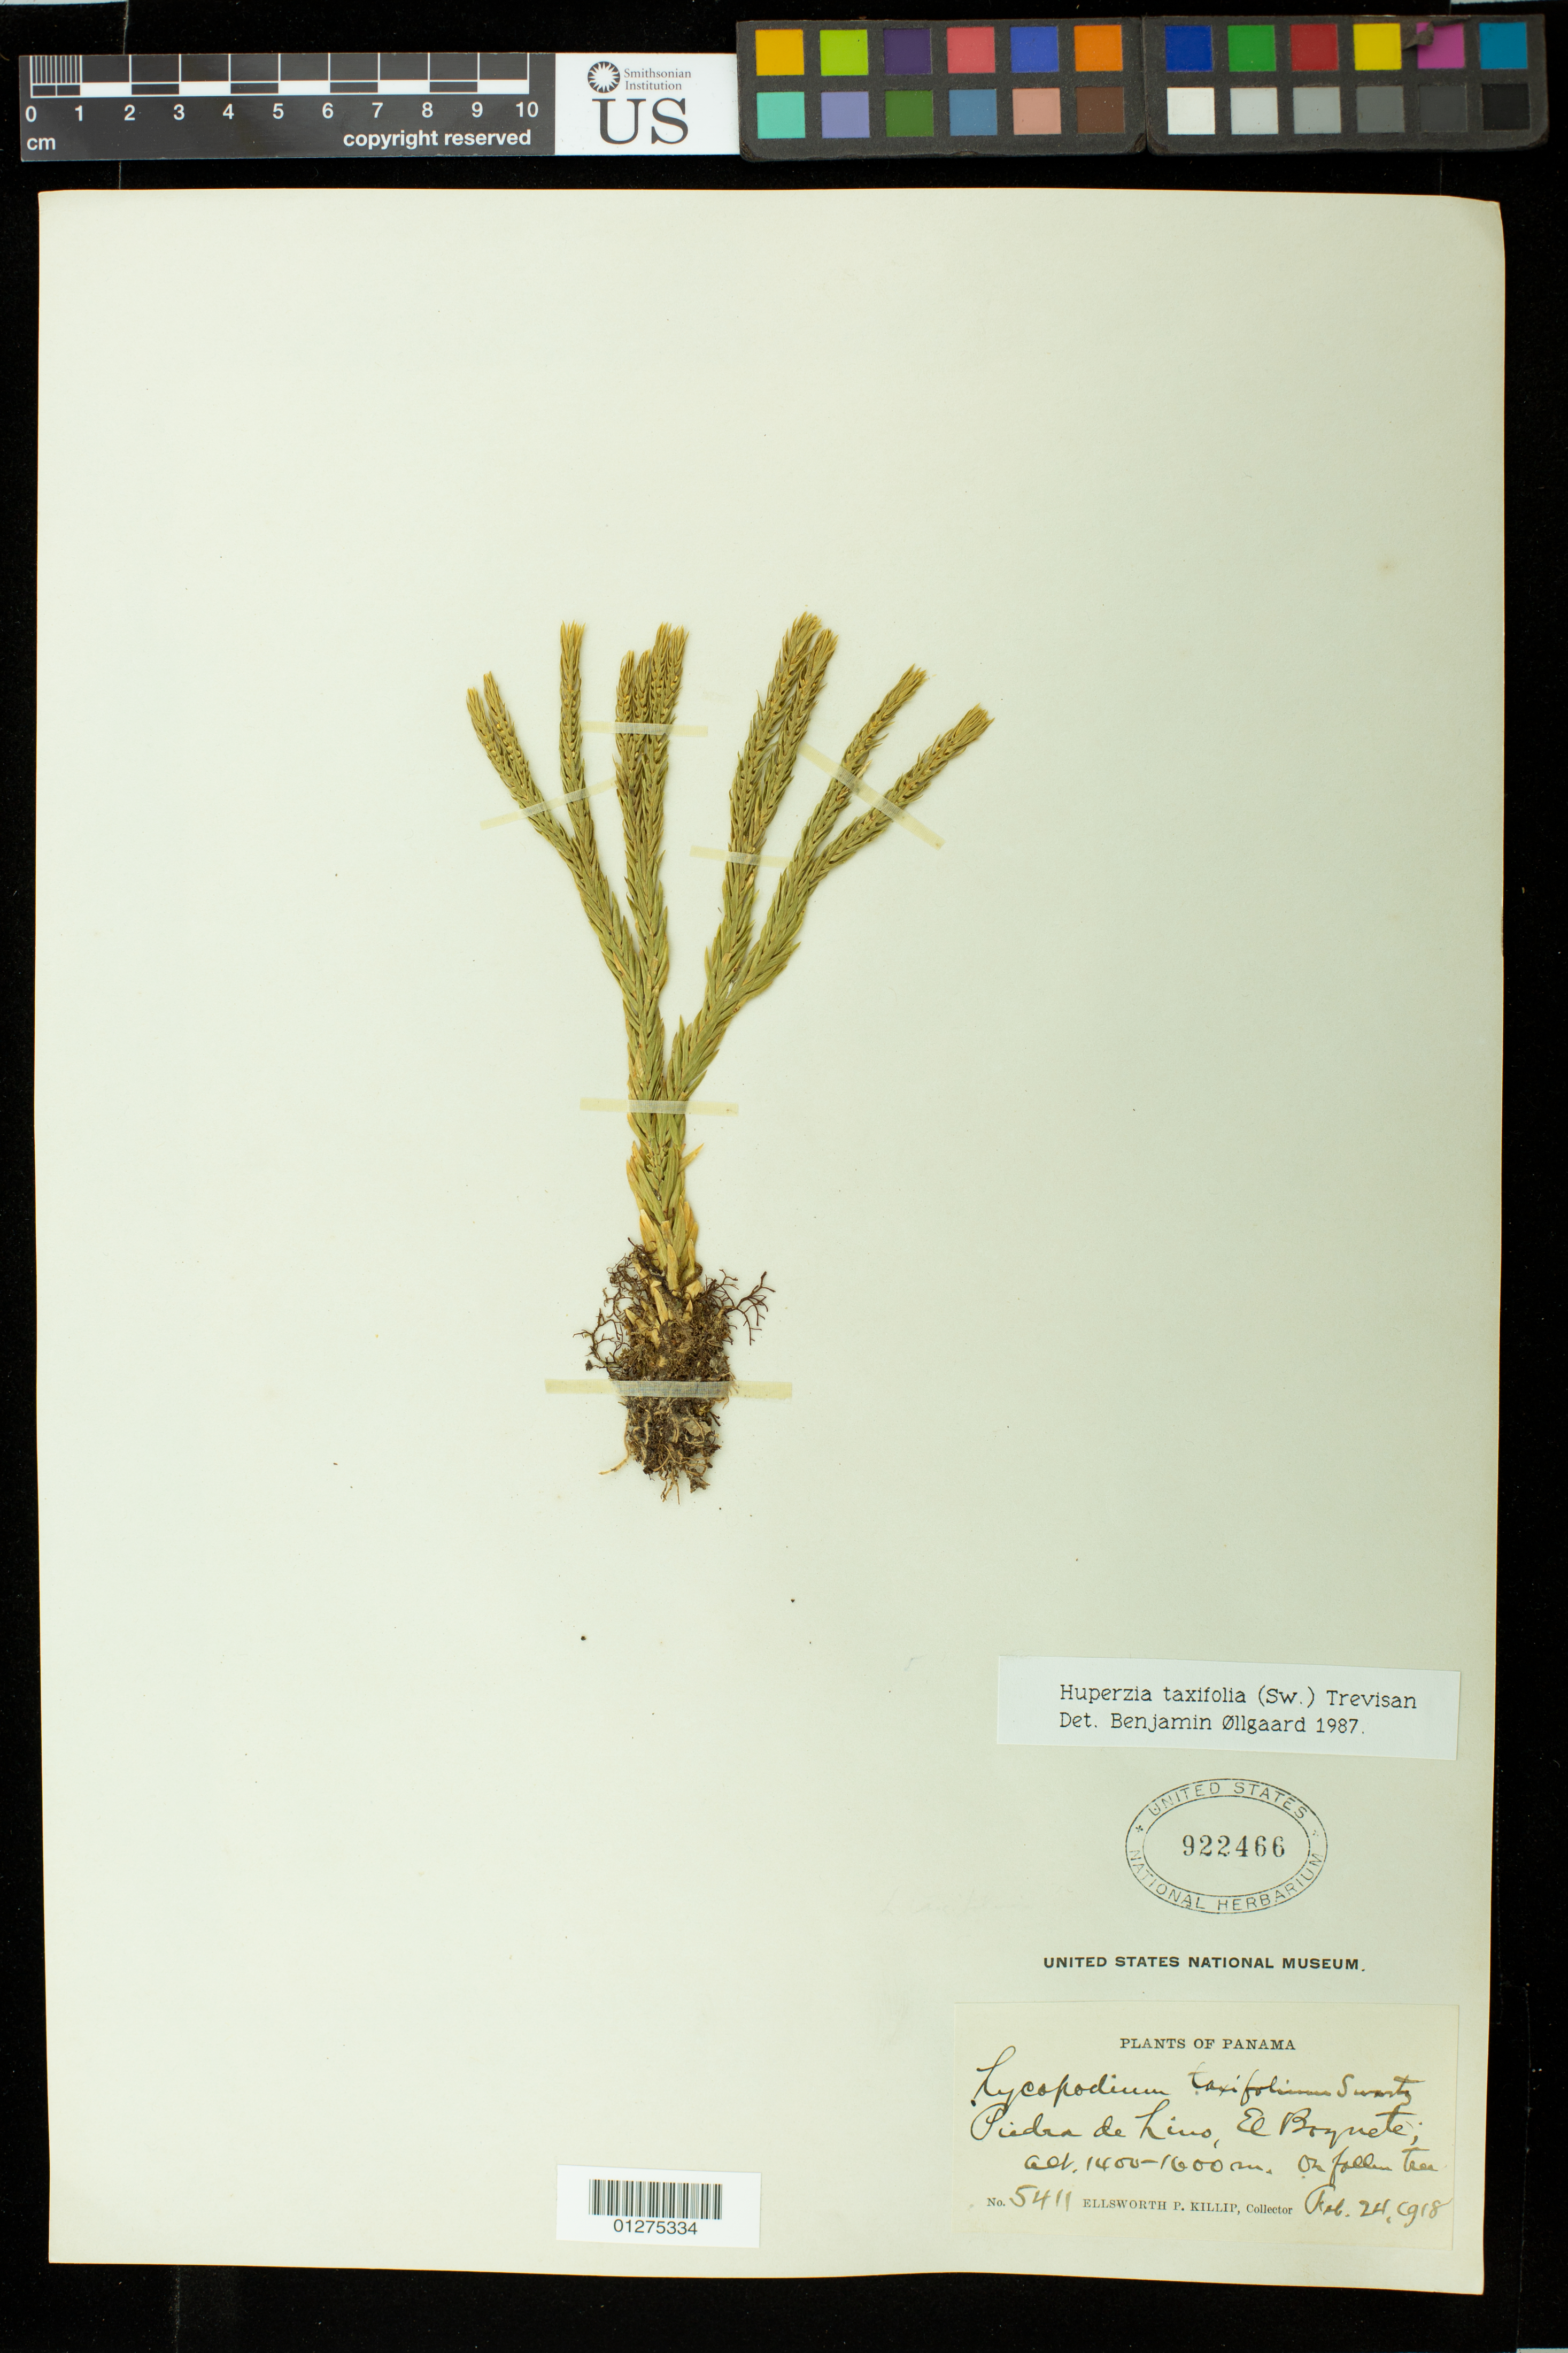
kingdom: Plantae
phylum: Tracheophyta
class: Lycopodiopsida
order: Lycopodiales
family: Lycopodiaceae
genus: Phlegmariurus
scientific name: Phlegmariurus taxifolius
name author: (Sw.) Á. Löve & D. Löve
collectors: E. P. Killip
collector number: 5411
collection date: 1918-02-24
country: Panama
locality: Plifra de Liuo, El Boyuete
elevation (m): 1400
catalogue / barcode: US 922466